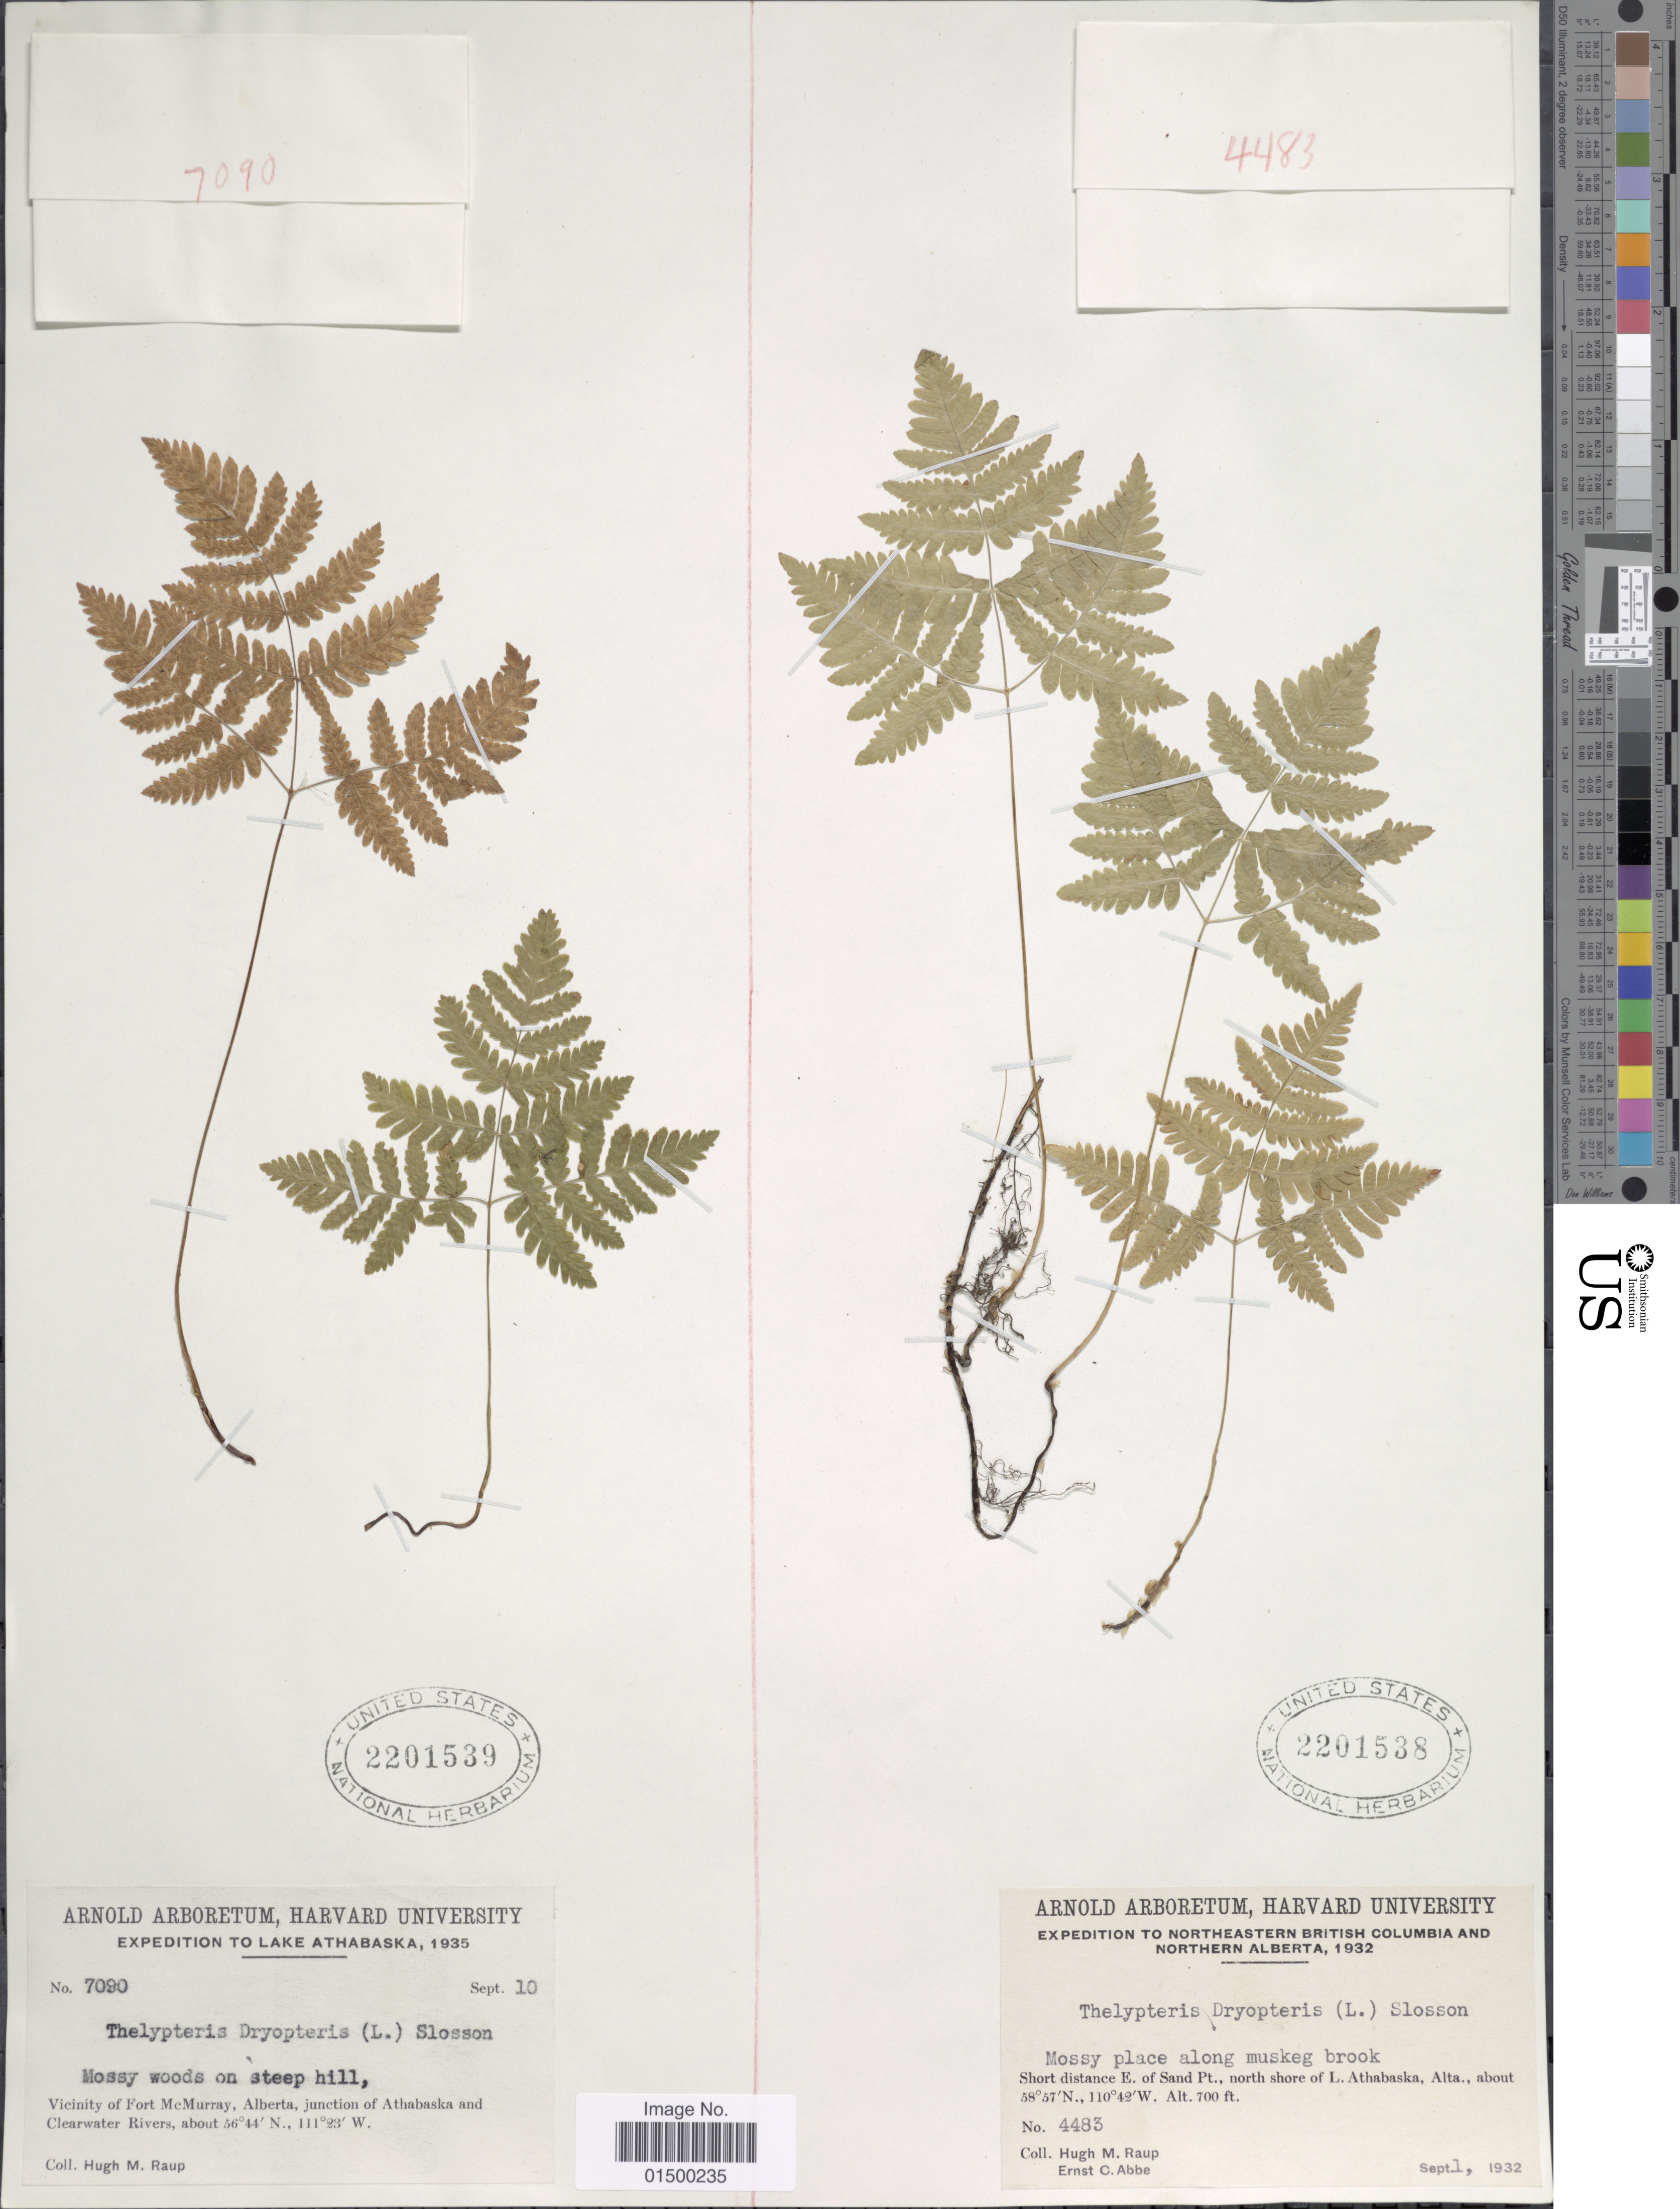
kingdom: Plantae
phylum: Tracheophyta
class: Polypodiopsida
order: Polypodiales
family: Cystopteridaceae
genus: Gymnocarpium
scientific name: Gymnocarpium disjunctum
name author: (Rupr.) Ching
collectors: H. Raup & E. C. Abbe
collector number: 4483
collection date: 1932-09-01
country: Canada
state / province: Alberta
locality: Northeastern British Columbia and Northern Alberta. Mossy place along muskeg brook. Short distance E. of Sand Pt., north shore of L. Athabaska, Alta.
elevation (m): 213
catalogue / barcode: US 2201538